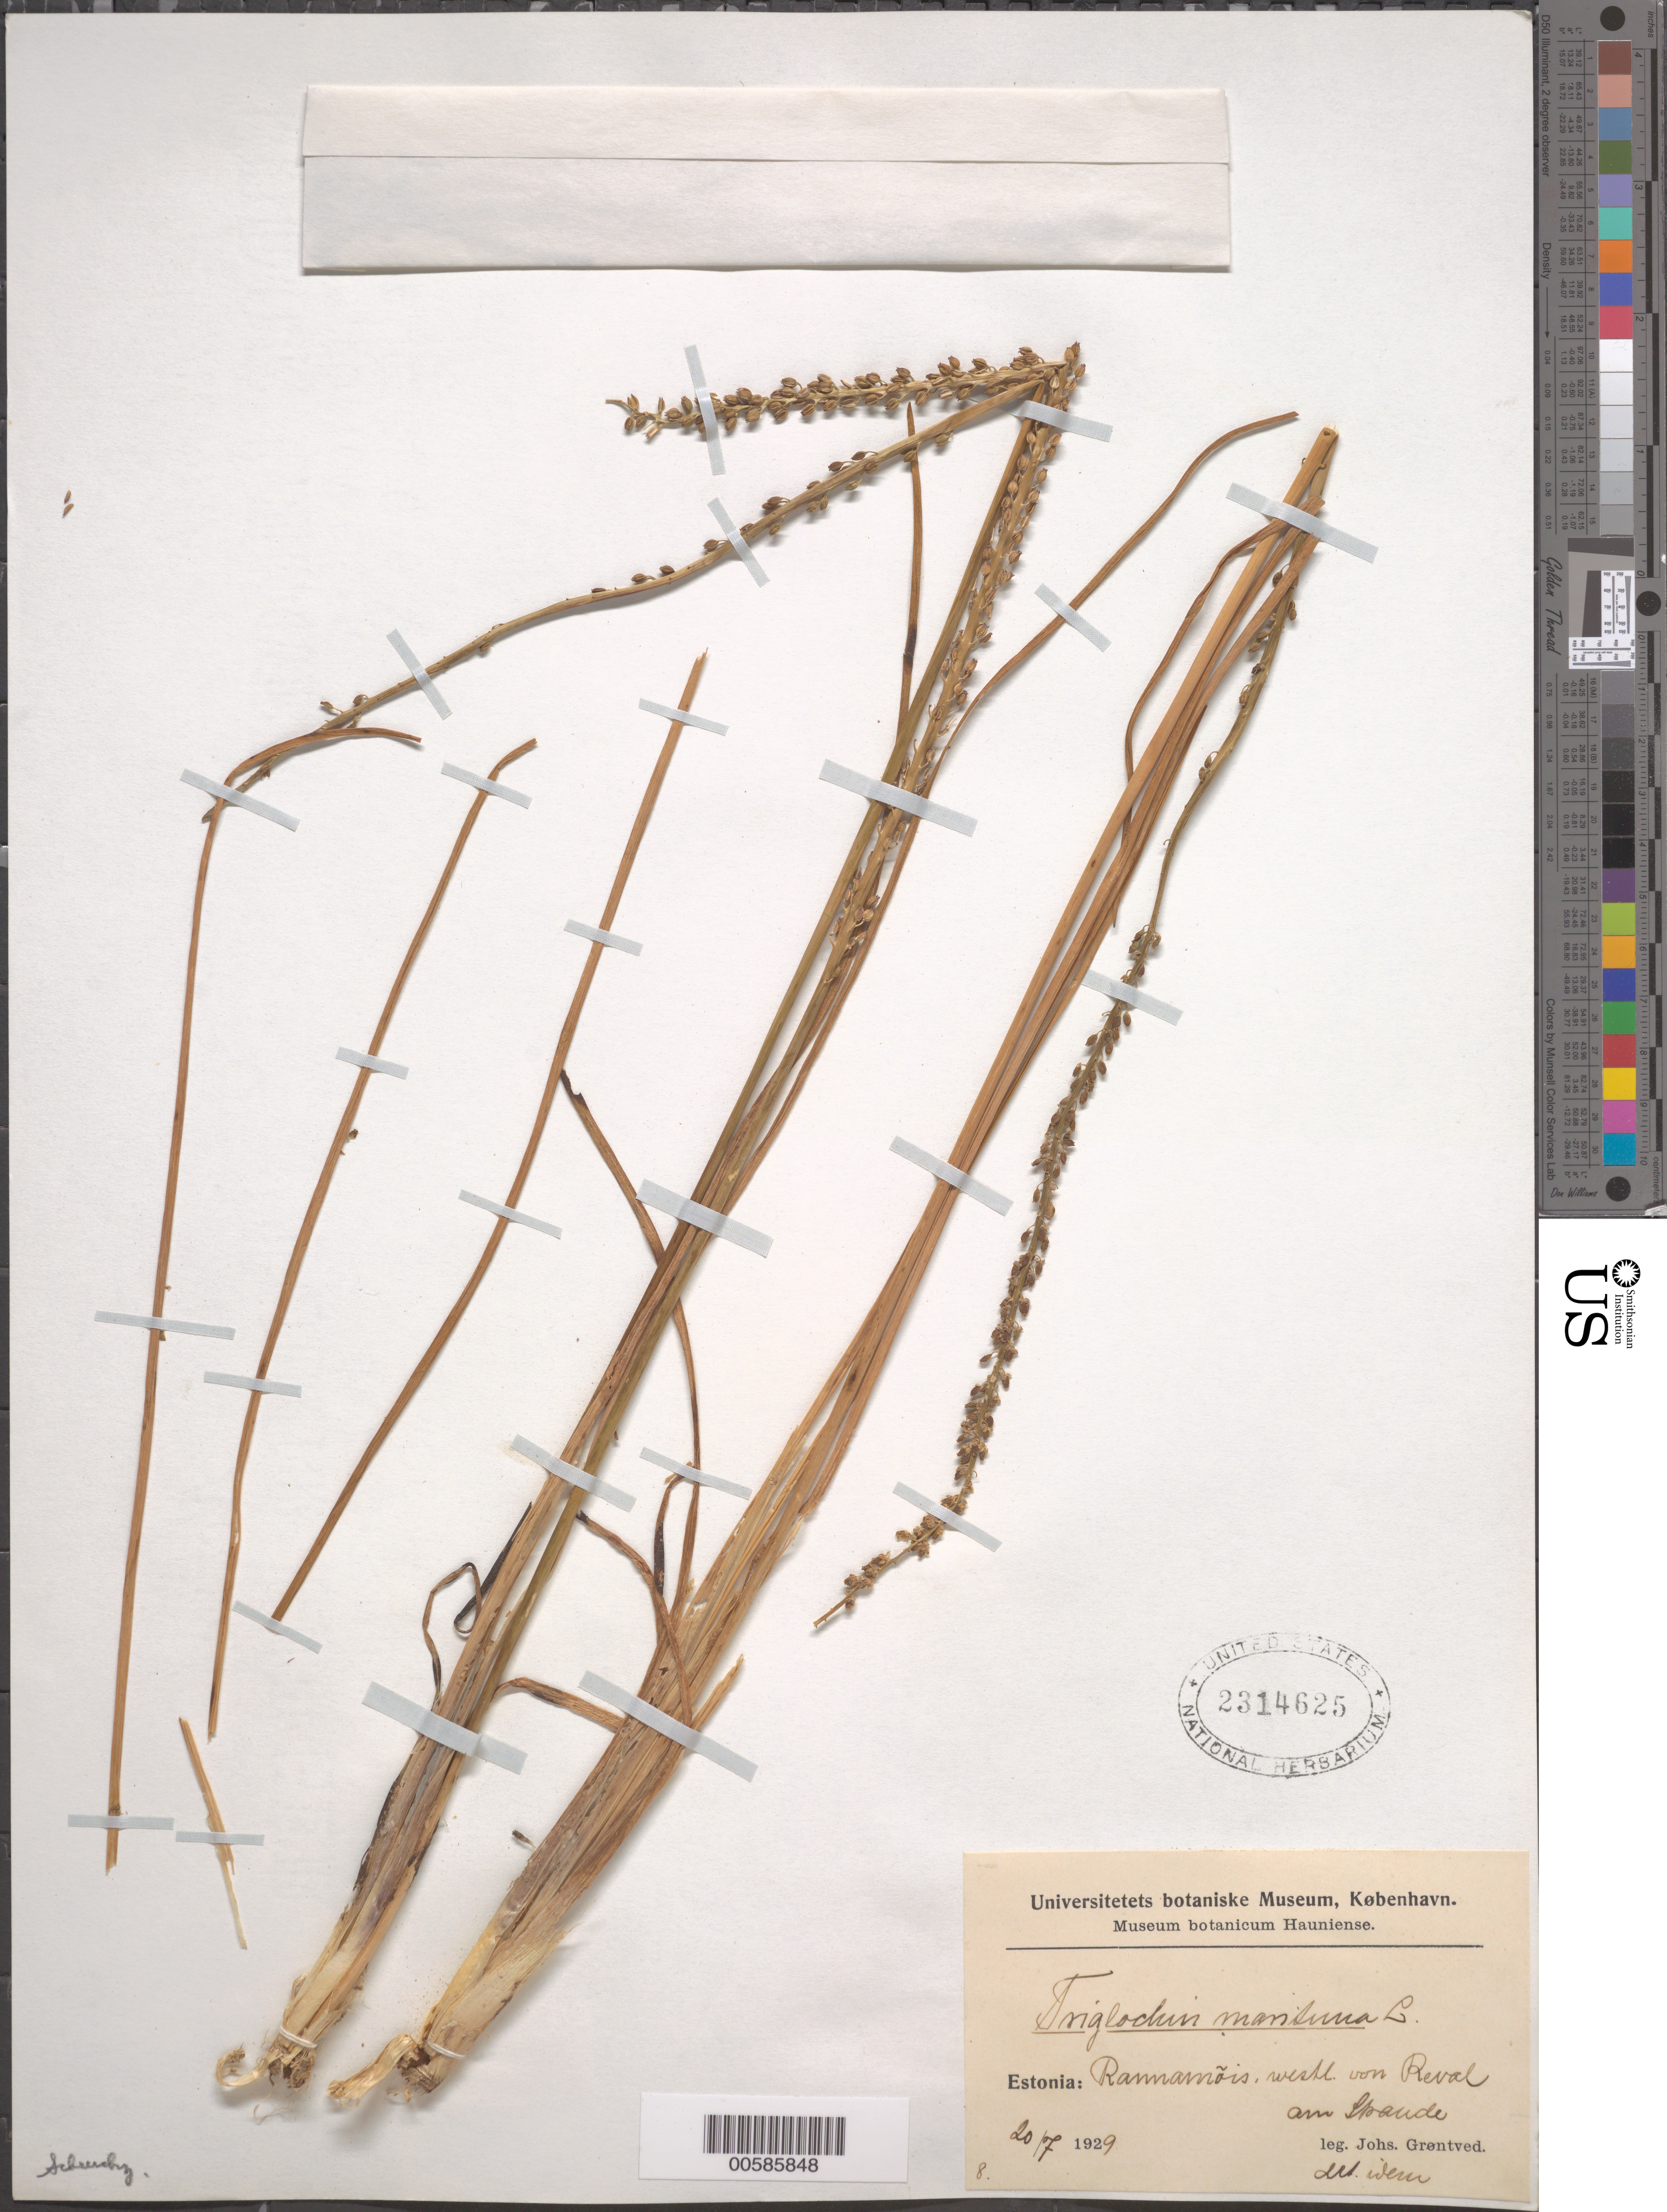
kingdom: Plantae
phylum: Tracheophyta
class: Liliopsida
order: Alismatales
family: Juncaginaceae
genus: Triglochin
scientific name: Triglochin maritima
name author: L.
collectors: J. Gröntved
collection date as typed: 20 Jul 1929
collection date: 1929-07-20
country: Estonia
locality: Ramnamois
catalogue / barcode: US 2314625